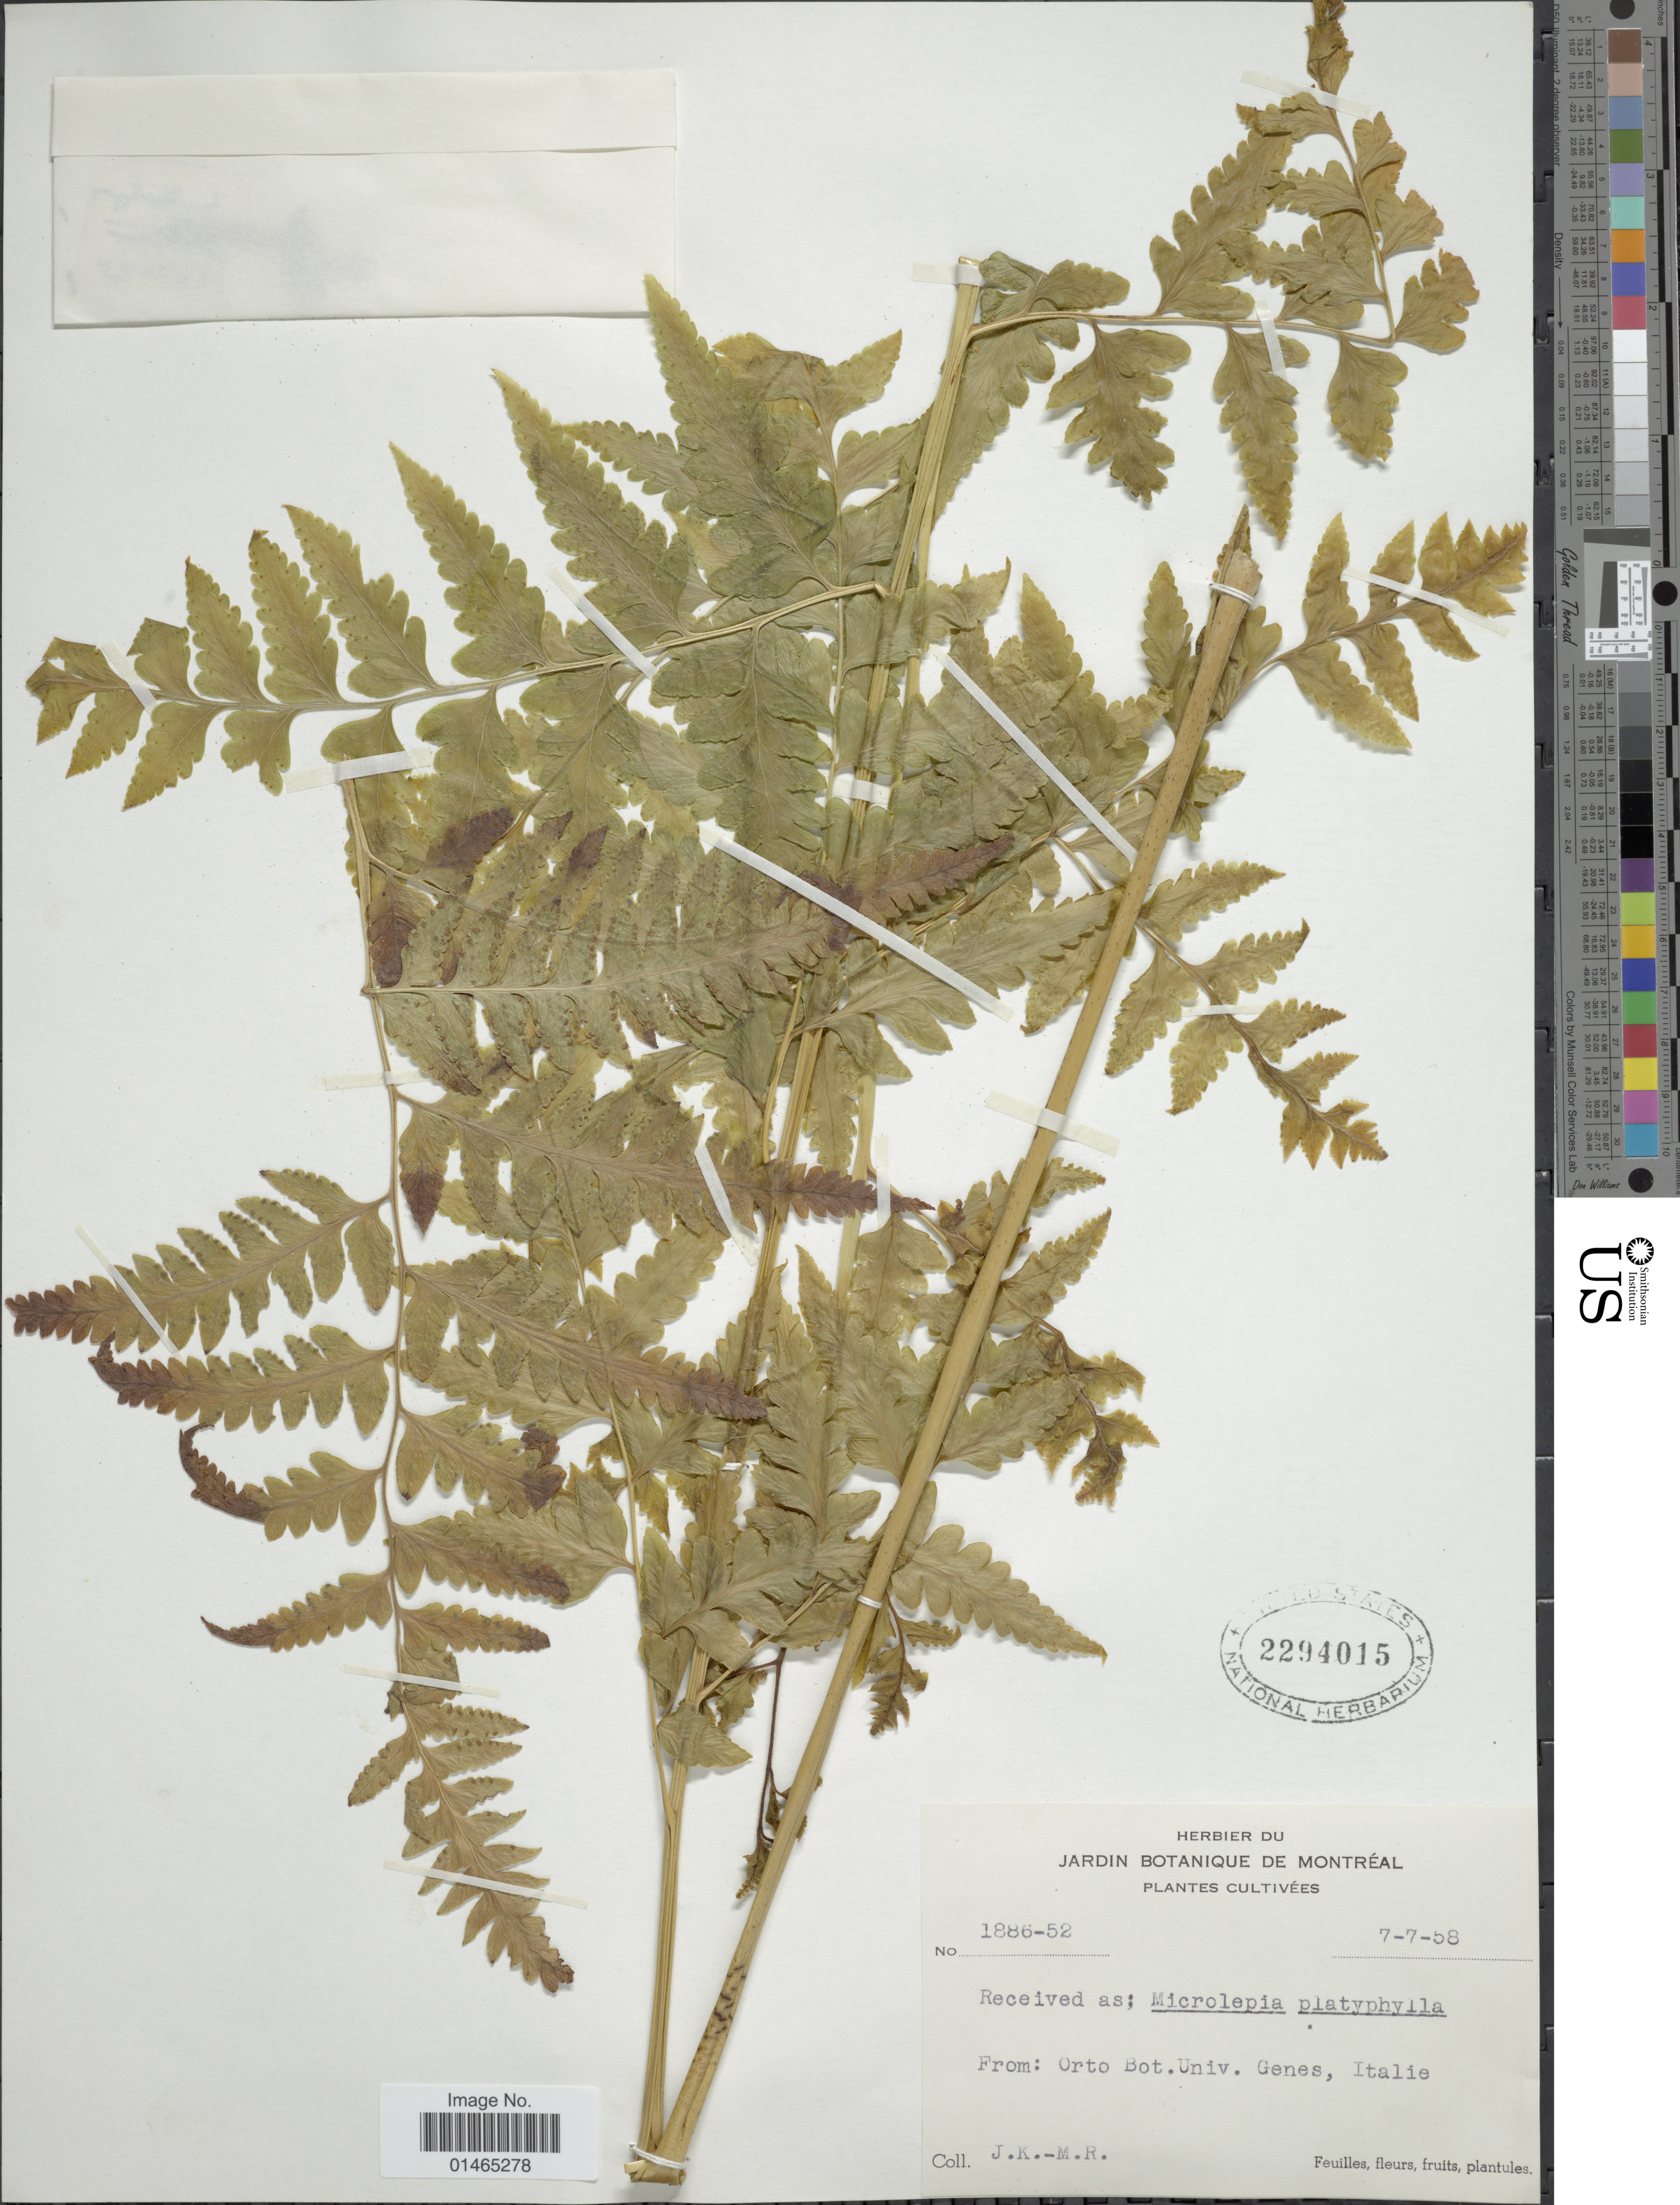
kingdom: Plantae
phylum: Tracheophyta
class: Polypodiopsida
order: Polypodiales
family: Dennstaedtiaceae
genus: Microlepia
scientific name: Microlepia platyphylla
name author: (D. Don) J. Sm.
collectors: J. K. & M. R.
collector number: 1886-52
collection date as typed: Transcribed d/m/y: 7/7/58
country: Italy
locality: Orto Bot. Univ. Genes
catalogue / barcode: US 2294015